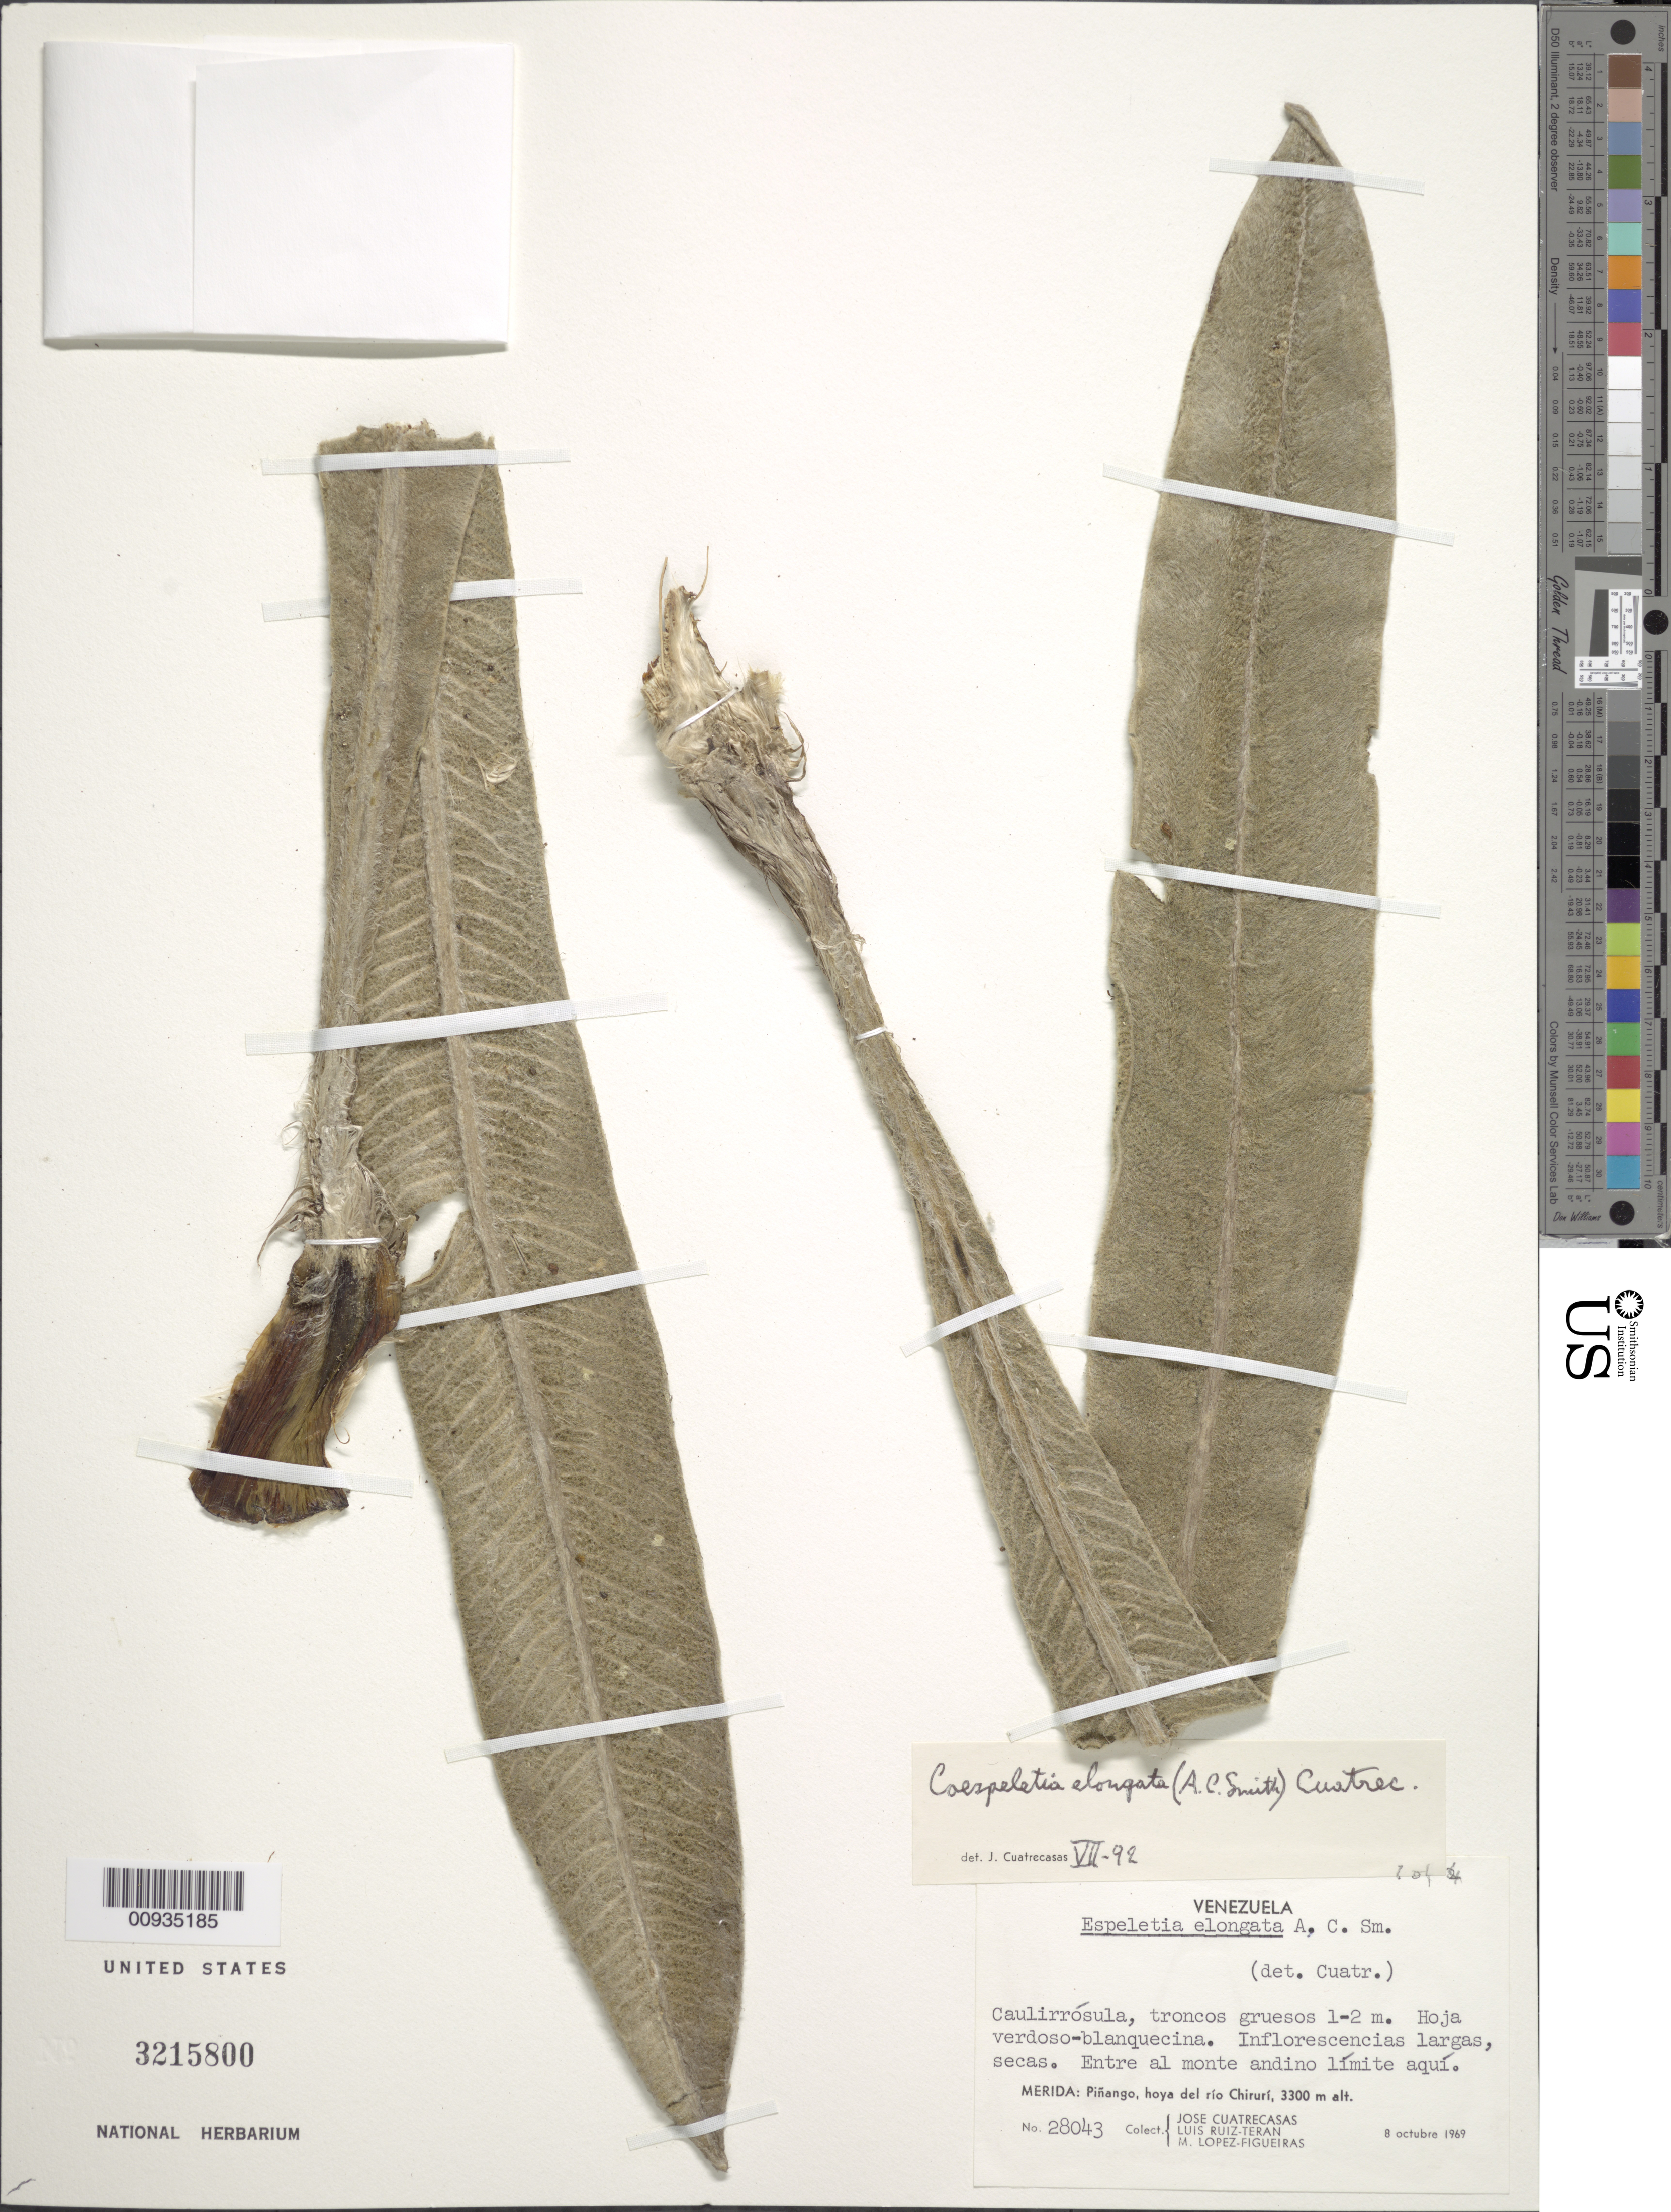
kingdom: Plantae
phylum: Tracheophyta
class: Magnoliopsida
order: Asterales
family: Asteraceae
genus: Coespeletia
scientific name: Coespeletia elongata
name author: (A.C. Sm.) Cuatrec.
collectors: J. Cuatrecasas, L. E. Ruíz-Terán & M. López Figueiras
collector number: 28043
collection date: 1969-10-08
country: Venezuela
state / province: Mérida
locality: Piñango, hoya del Río Chirurí.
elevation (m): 3300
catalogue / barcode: US 3215800